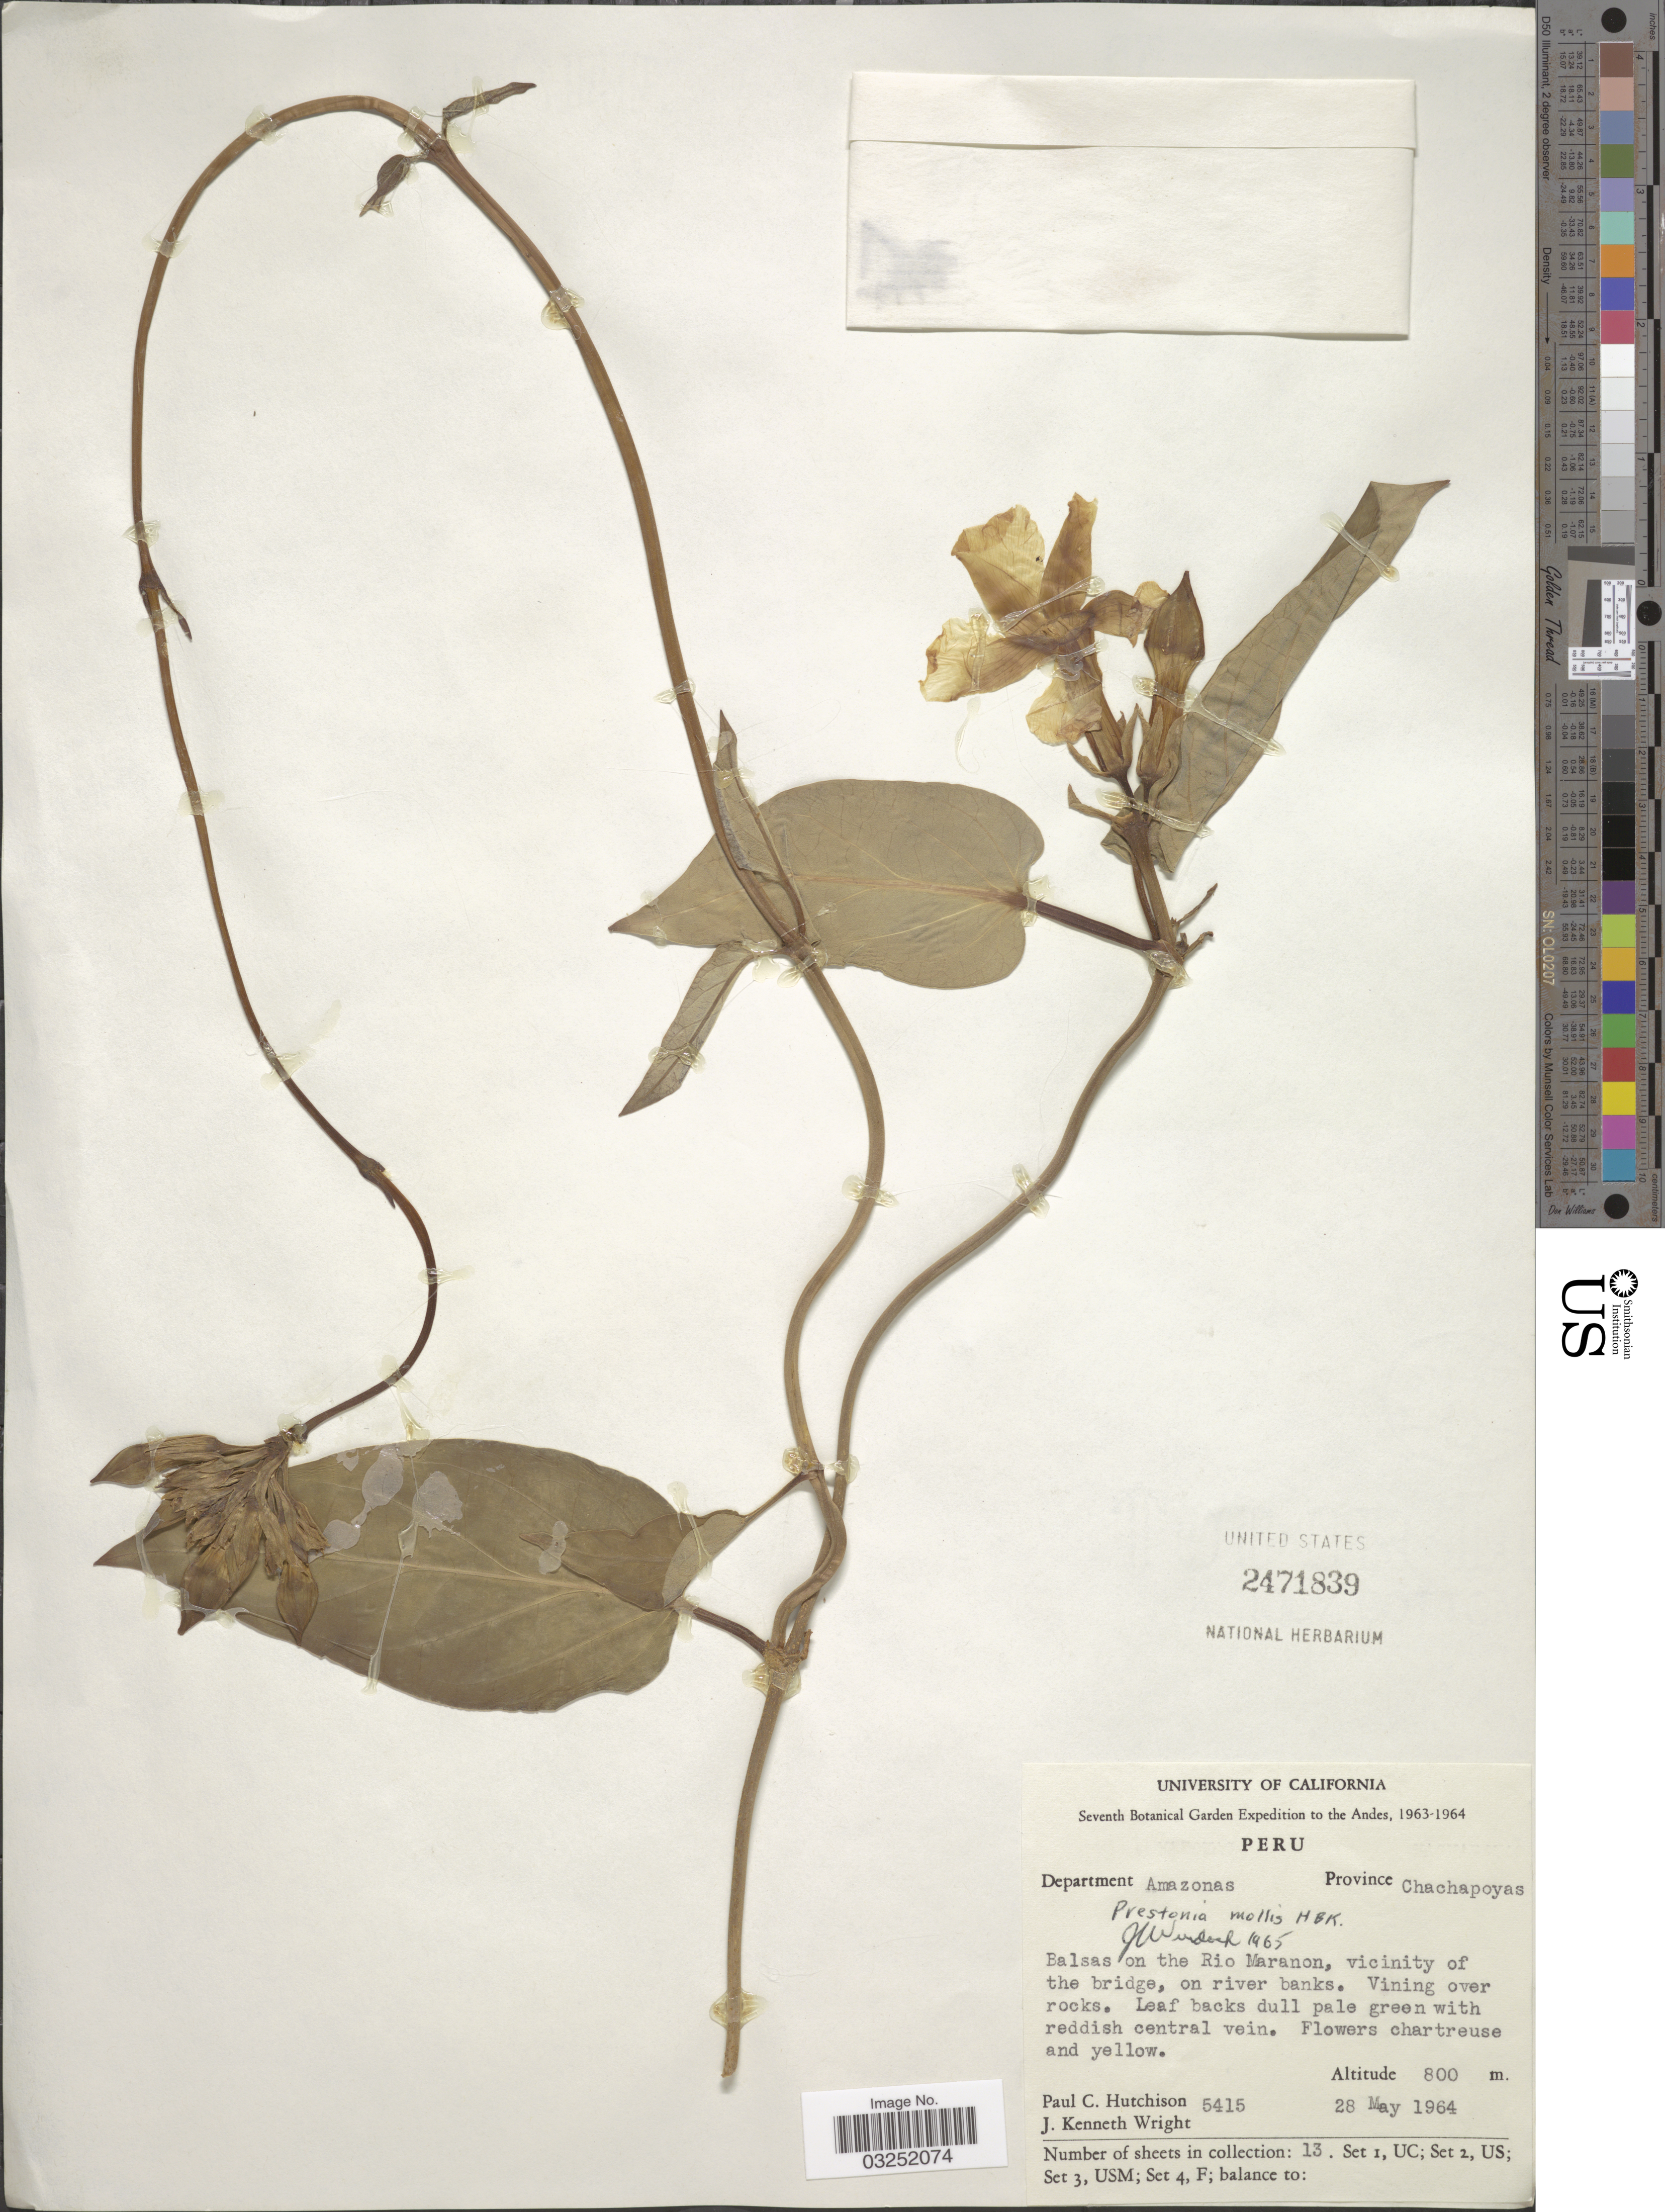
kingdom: Plantae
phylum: Tracheophyta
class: Magnoliopsida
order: Gentianales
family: Apocynaceae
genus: Prestonia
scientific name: Prestonia mollis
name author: Kunth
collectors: P. C. Hutchison & J. K. Wright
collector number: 5415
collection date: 1964-05-28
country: Peru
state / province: Amazonas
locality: The Andes, Department Amazonas, Province Chachapoyas, Balsas on the Rio Maranon, vicinity of the bridge, on river banks.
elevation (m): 800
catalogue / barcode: US 2471839